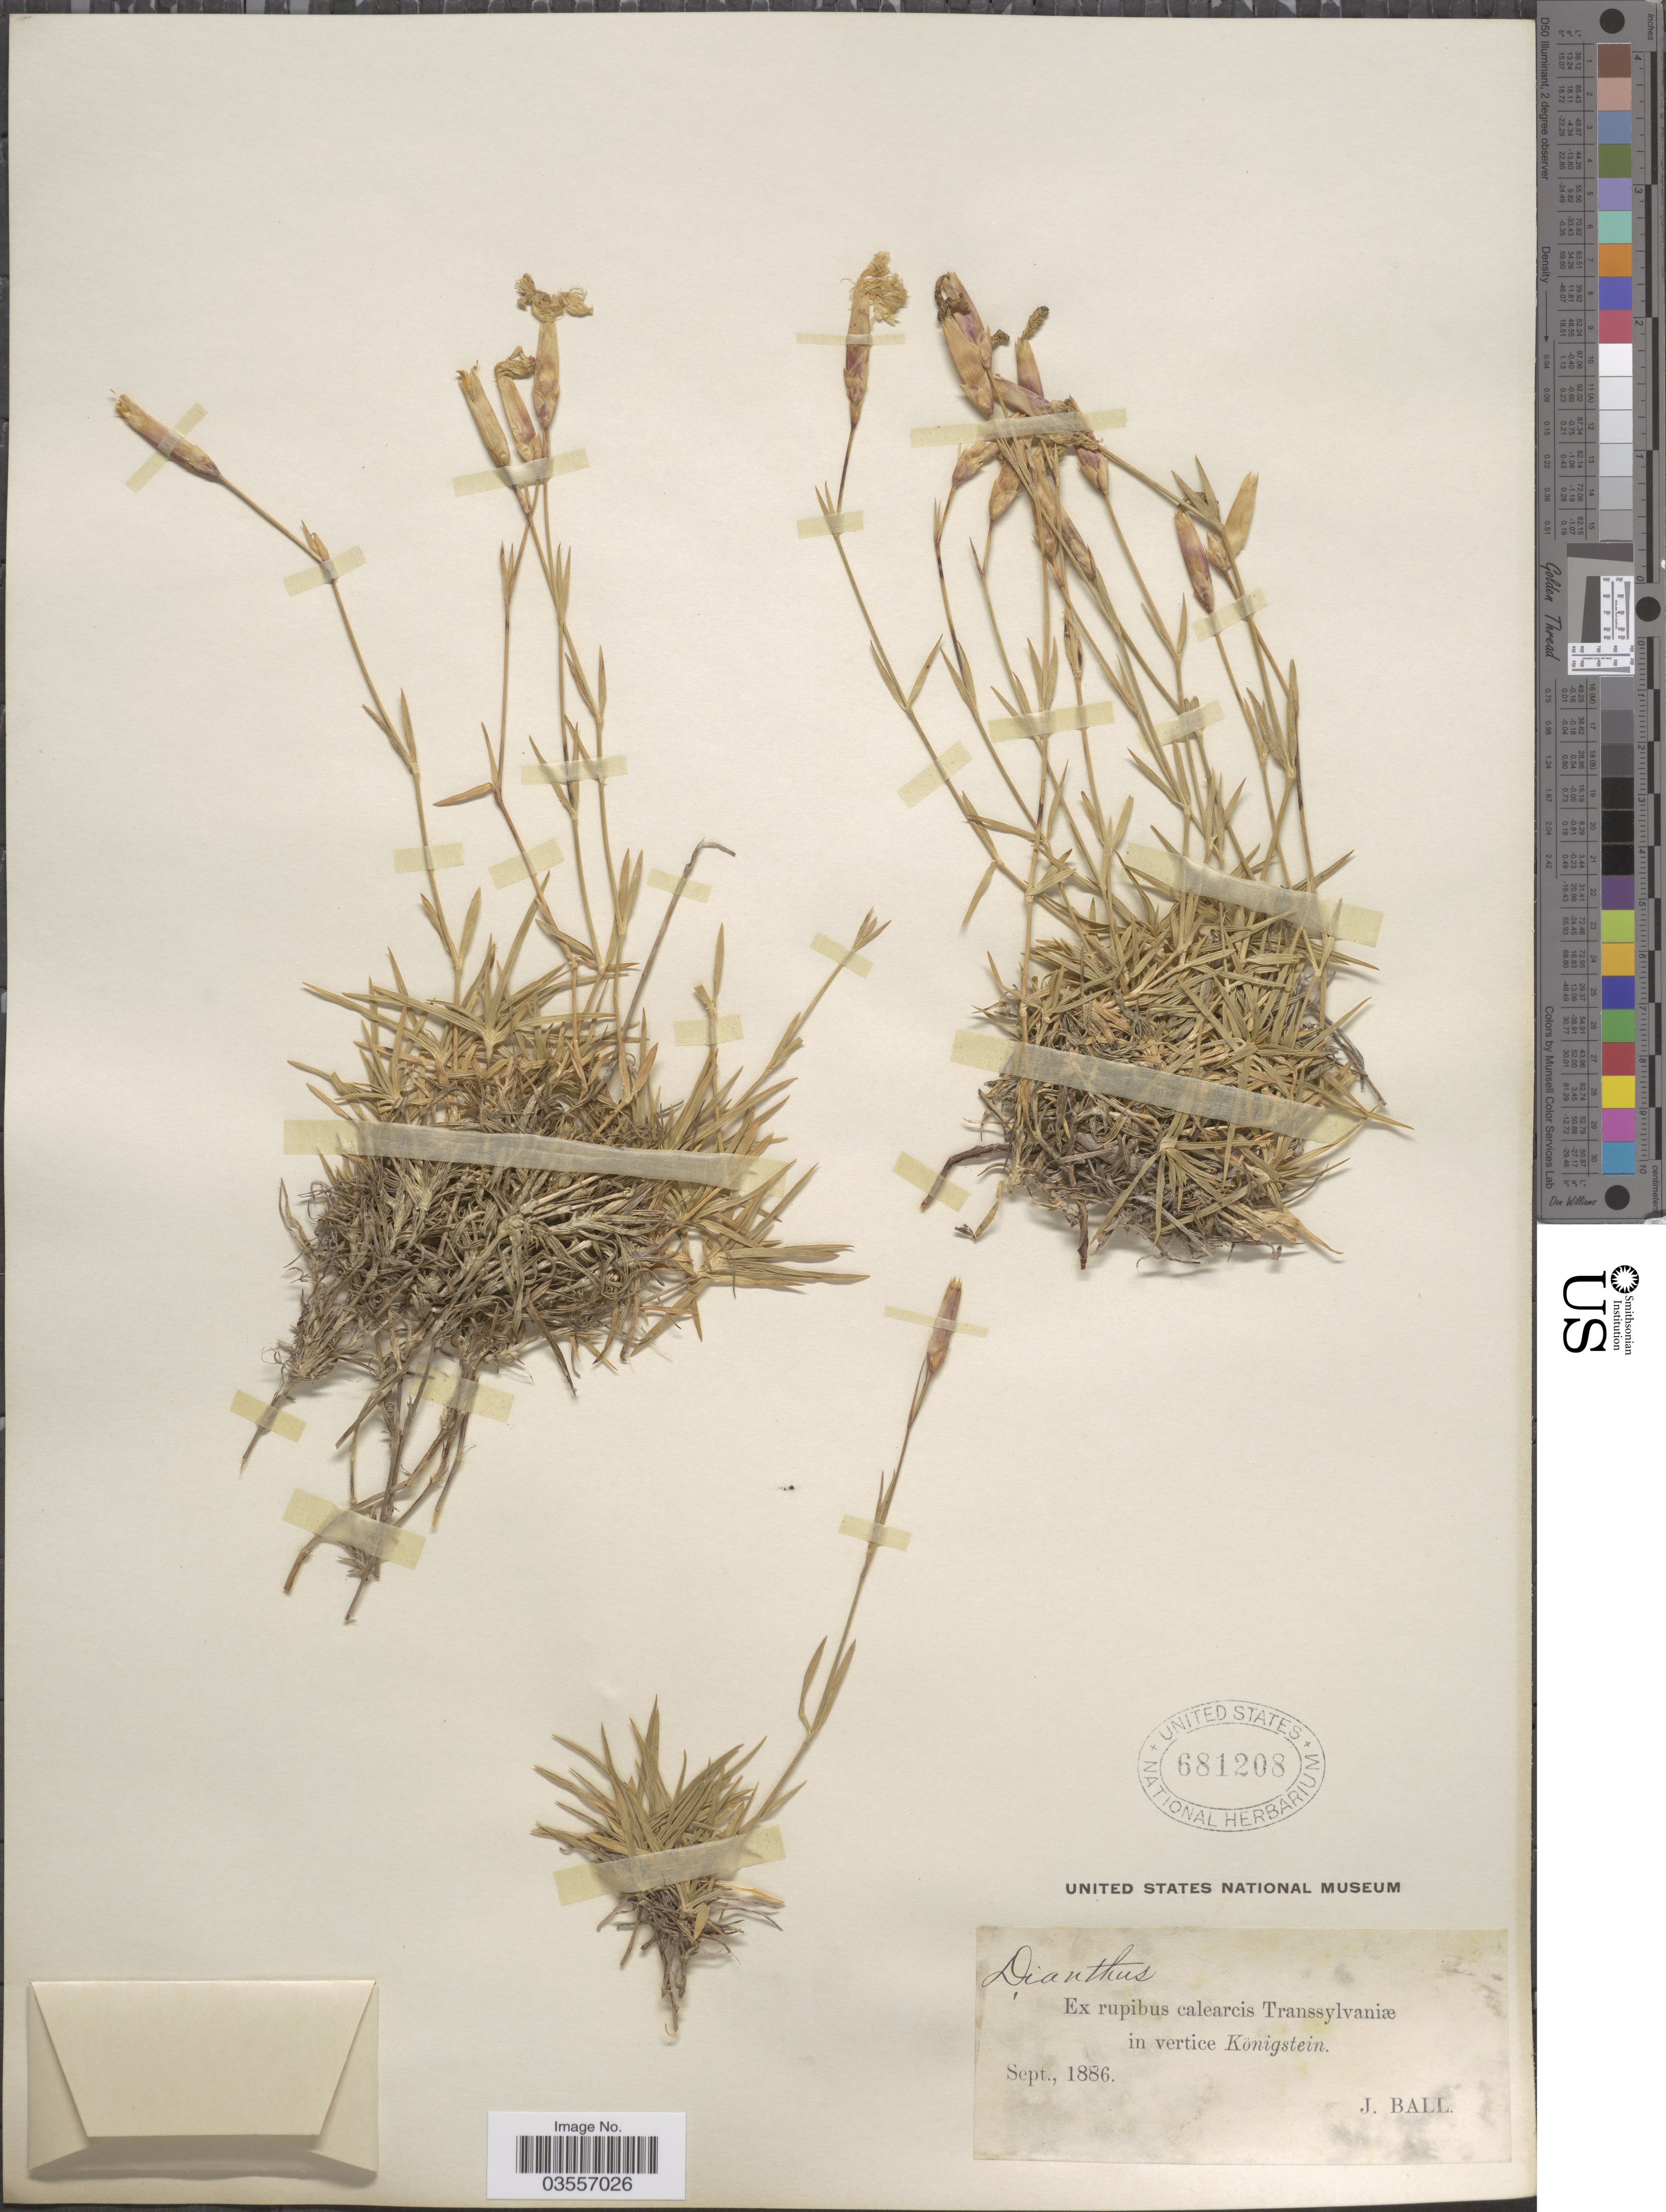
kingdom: Plantae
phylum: Tracheophyta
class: Magnoliopsida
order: Caryophyllales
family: Caryophyllaceae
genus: Dianthus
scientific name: Dianthus sp.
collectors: J. Ball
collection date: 1886-09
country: Romania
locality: Ex rupibus calearcis Transsylvaniæ in vertice Königstein.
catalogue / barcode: US 681208